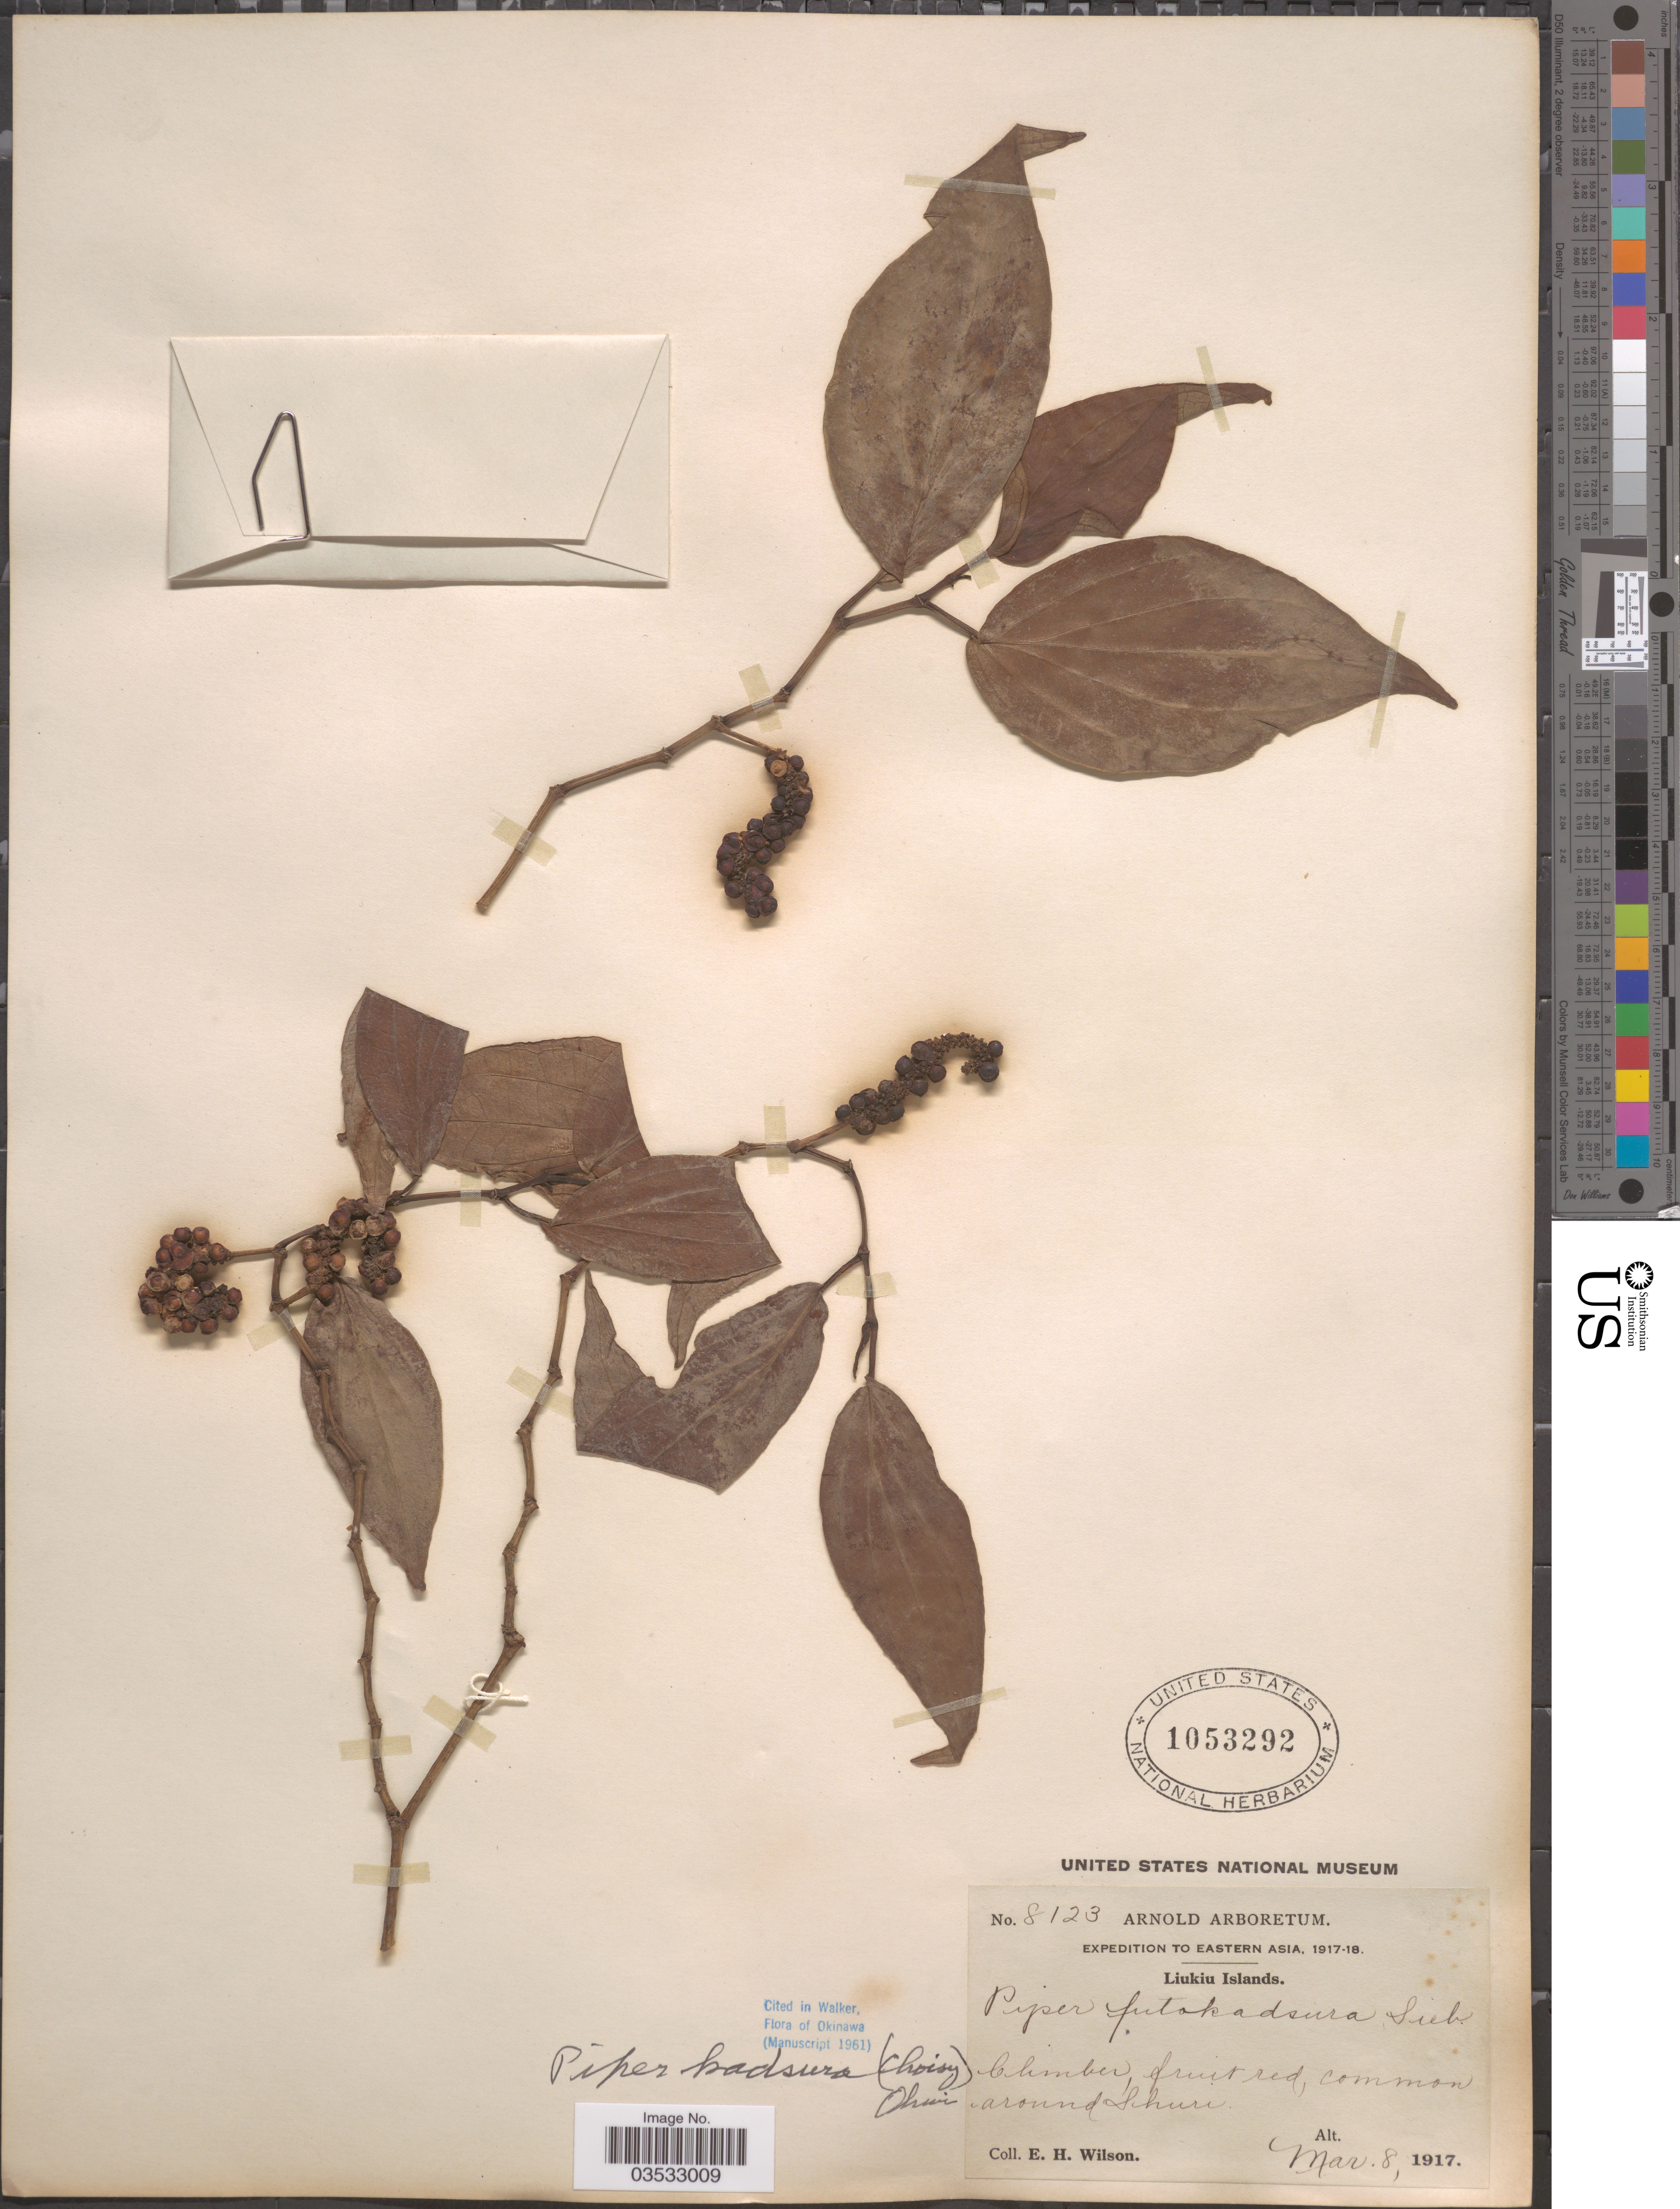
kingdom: Plantae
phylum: Tracheophyta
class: Magnoliopsida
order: Piperales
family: Piperaceae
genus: Piper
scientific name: Piper kadsura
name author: (Choisy) Ohwi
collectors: E. Wilson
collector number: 8123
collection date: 1917-03-08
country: Japan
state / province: Okinawa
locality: Eastern Asia. Liukiu Islands. Around Shuri.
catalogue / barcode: US 1053292